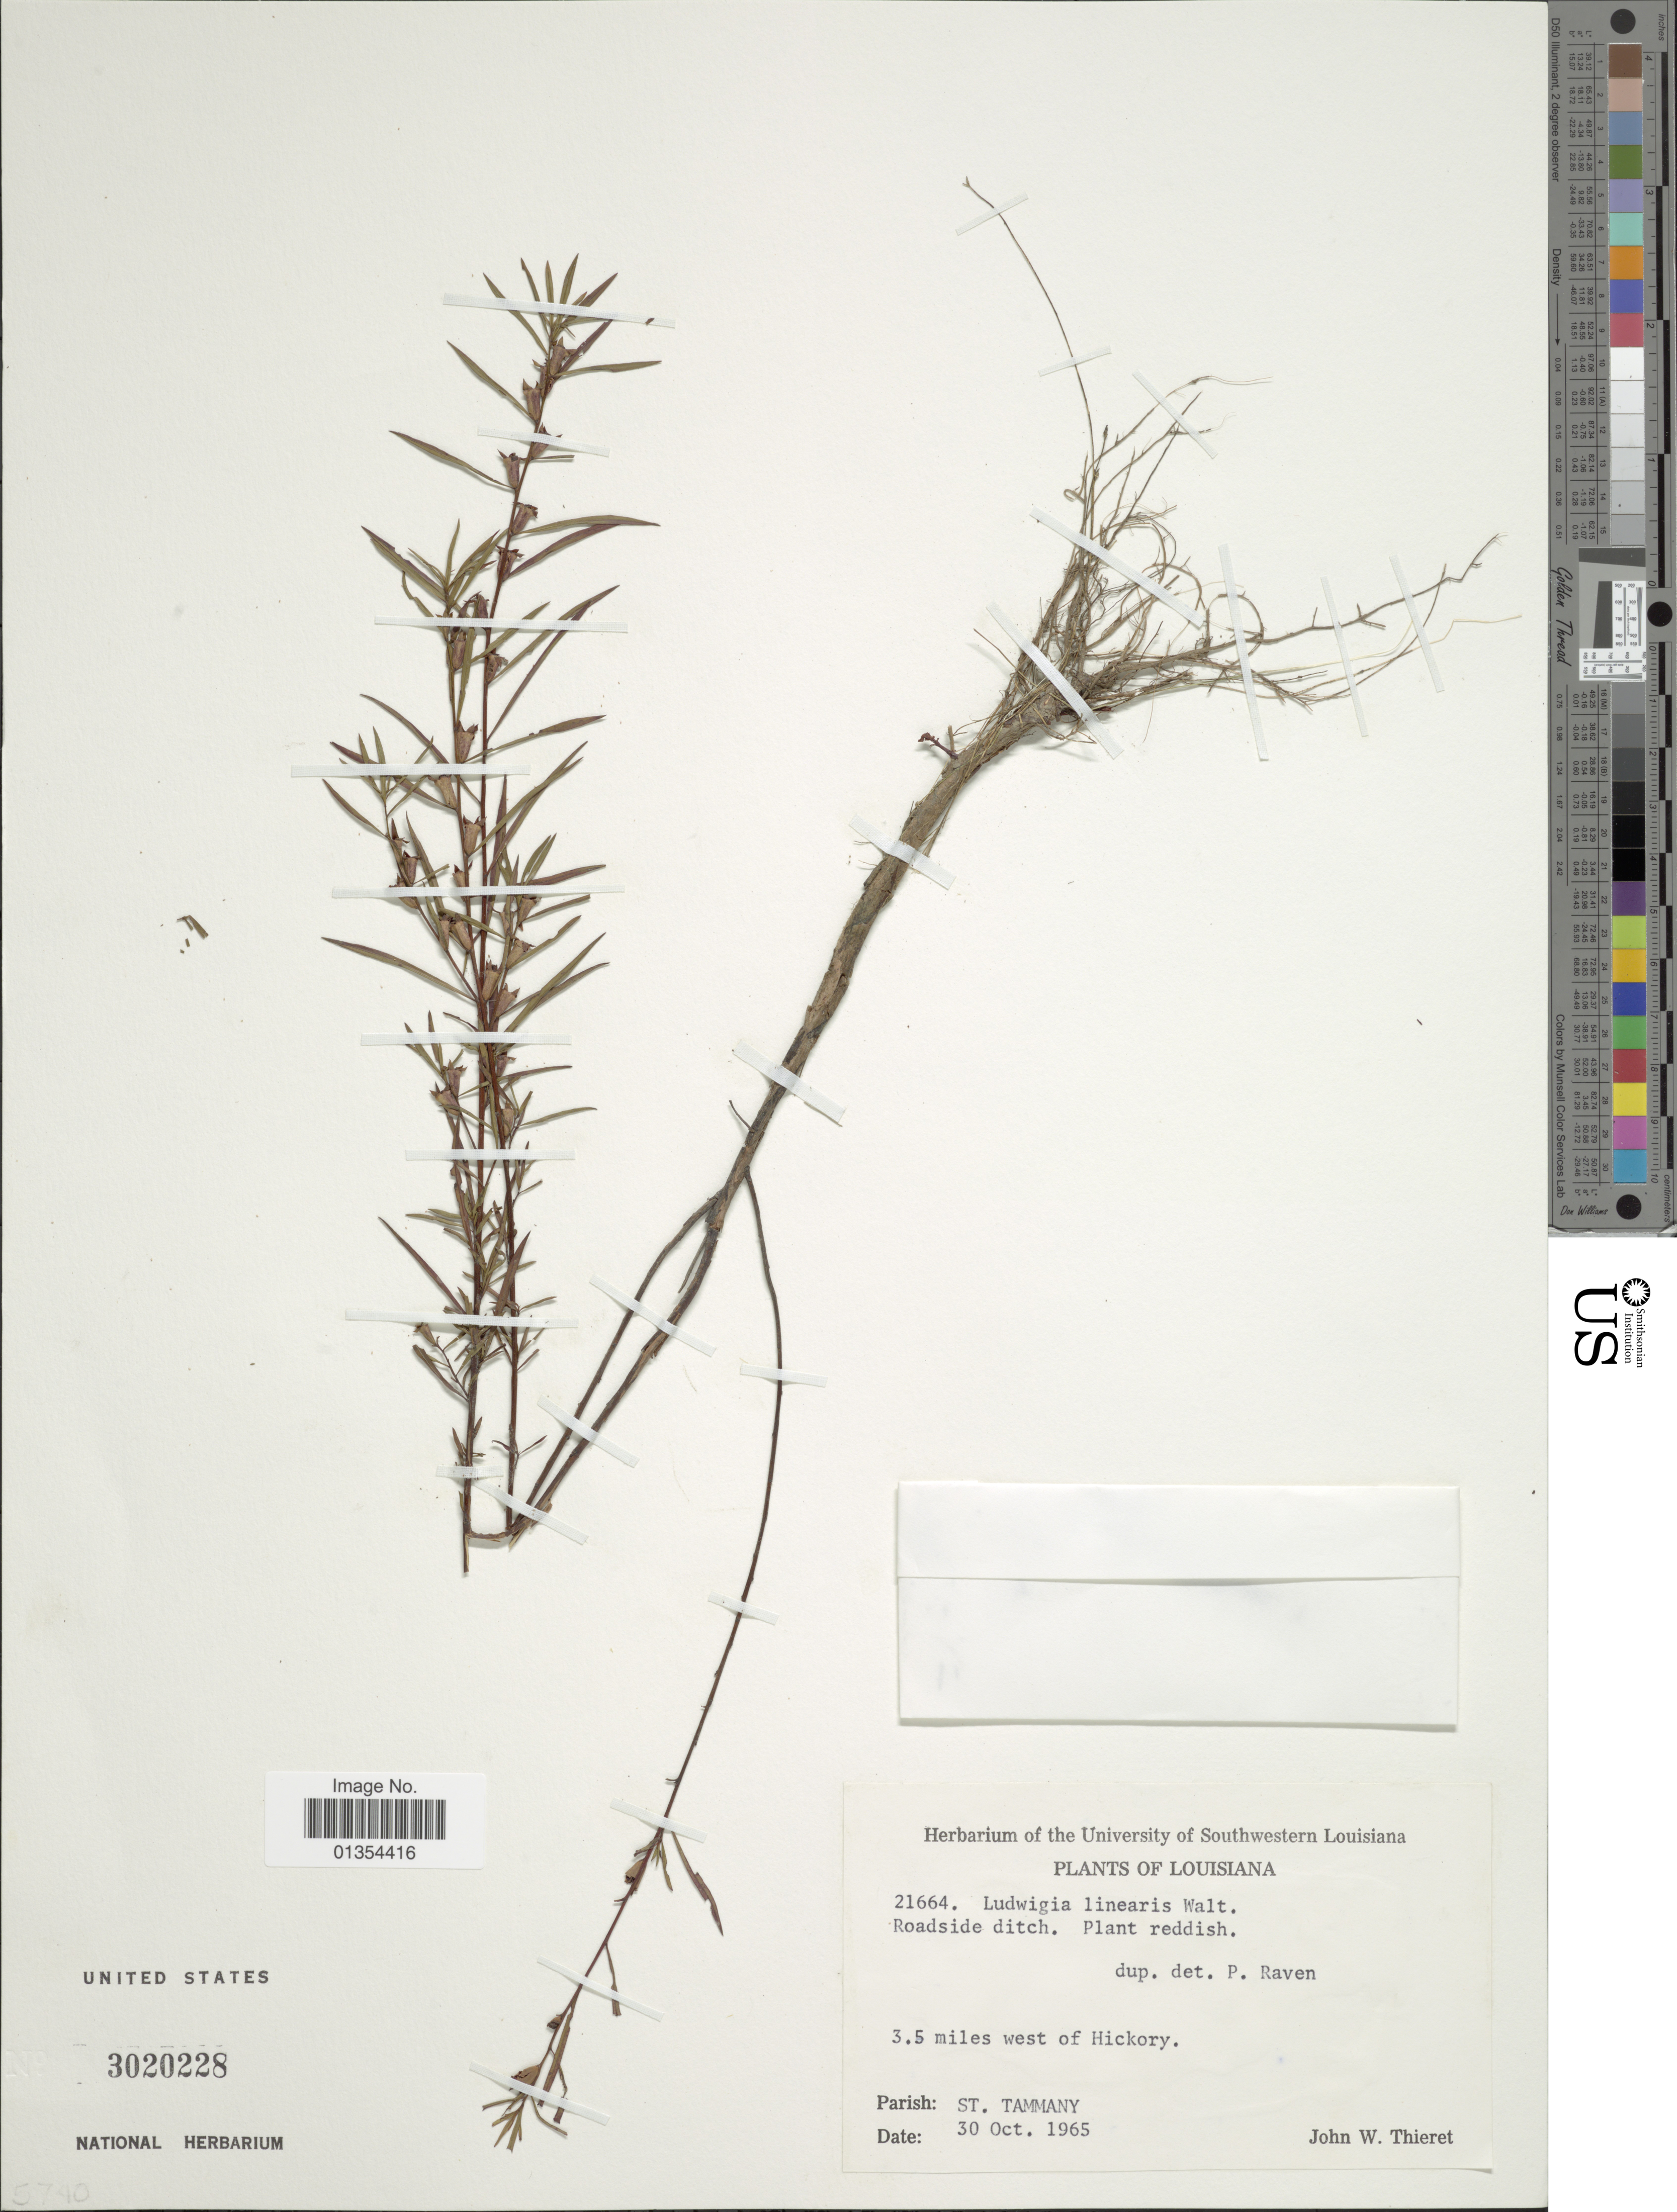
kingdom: Plantae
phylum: Tracheophyta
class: Magnoliopsida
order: Myrtales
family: Onagraceae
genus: Ludwigia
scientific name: Ludwigia linearis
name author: Walter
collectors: J. W. Thieret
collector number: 21664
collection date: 1965-10-30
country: United States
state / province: Louisiana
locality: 3.5 miles west of Hickory, Parish: St.Tammany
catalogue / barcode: US 3020228